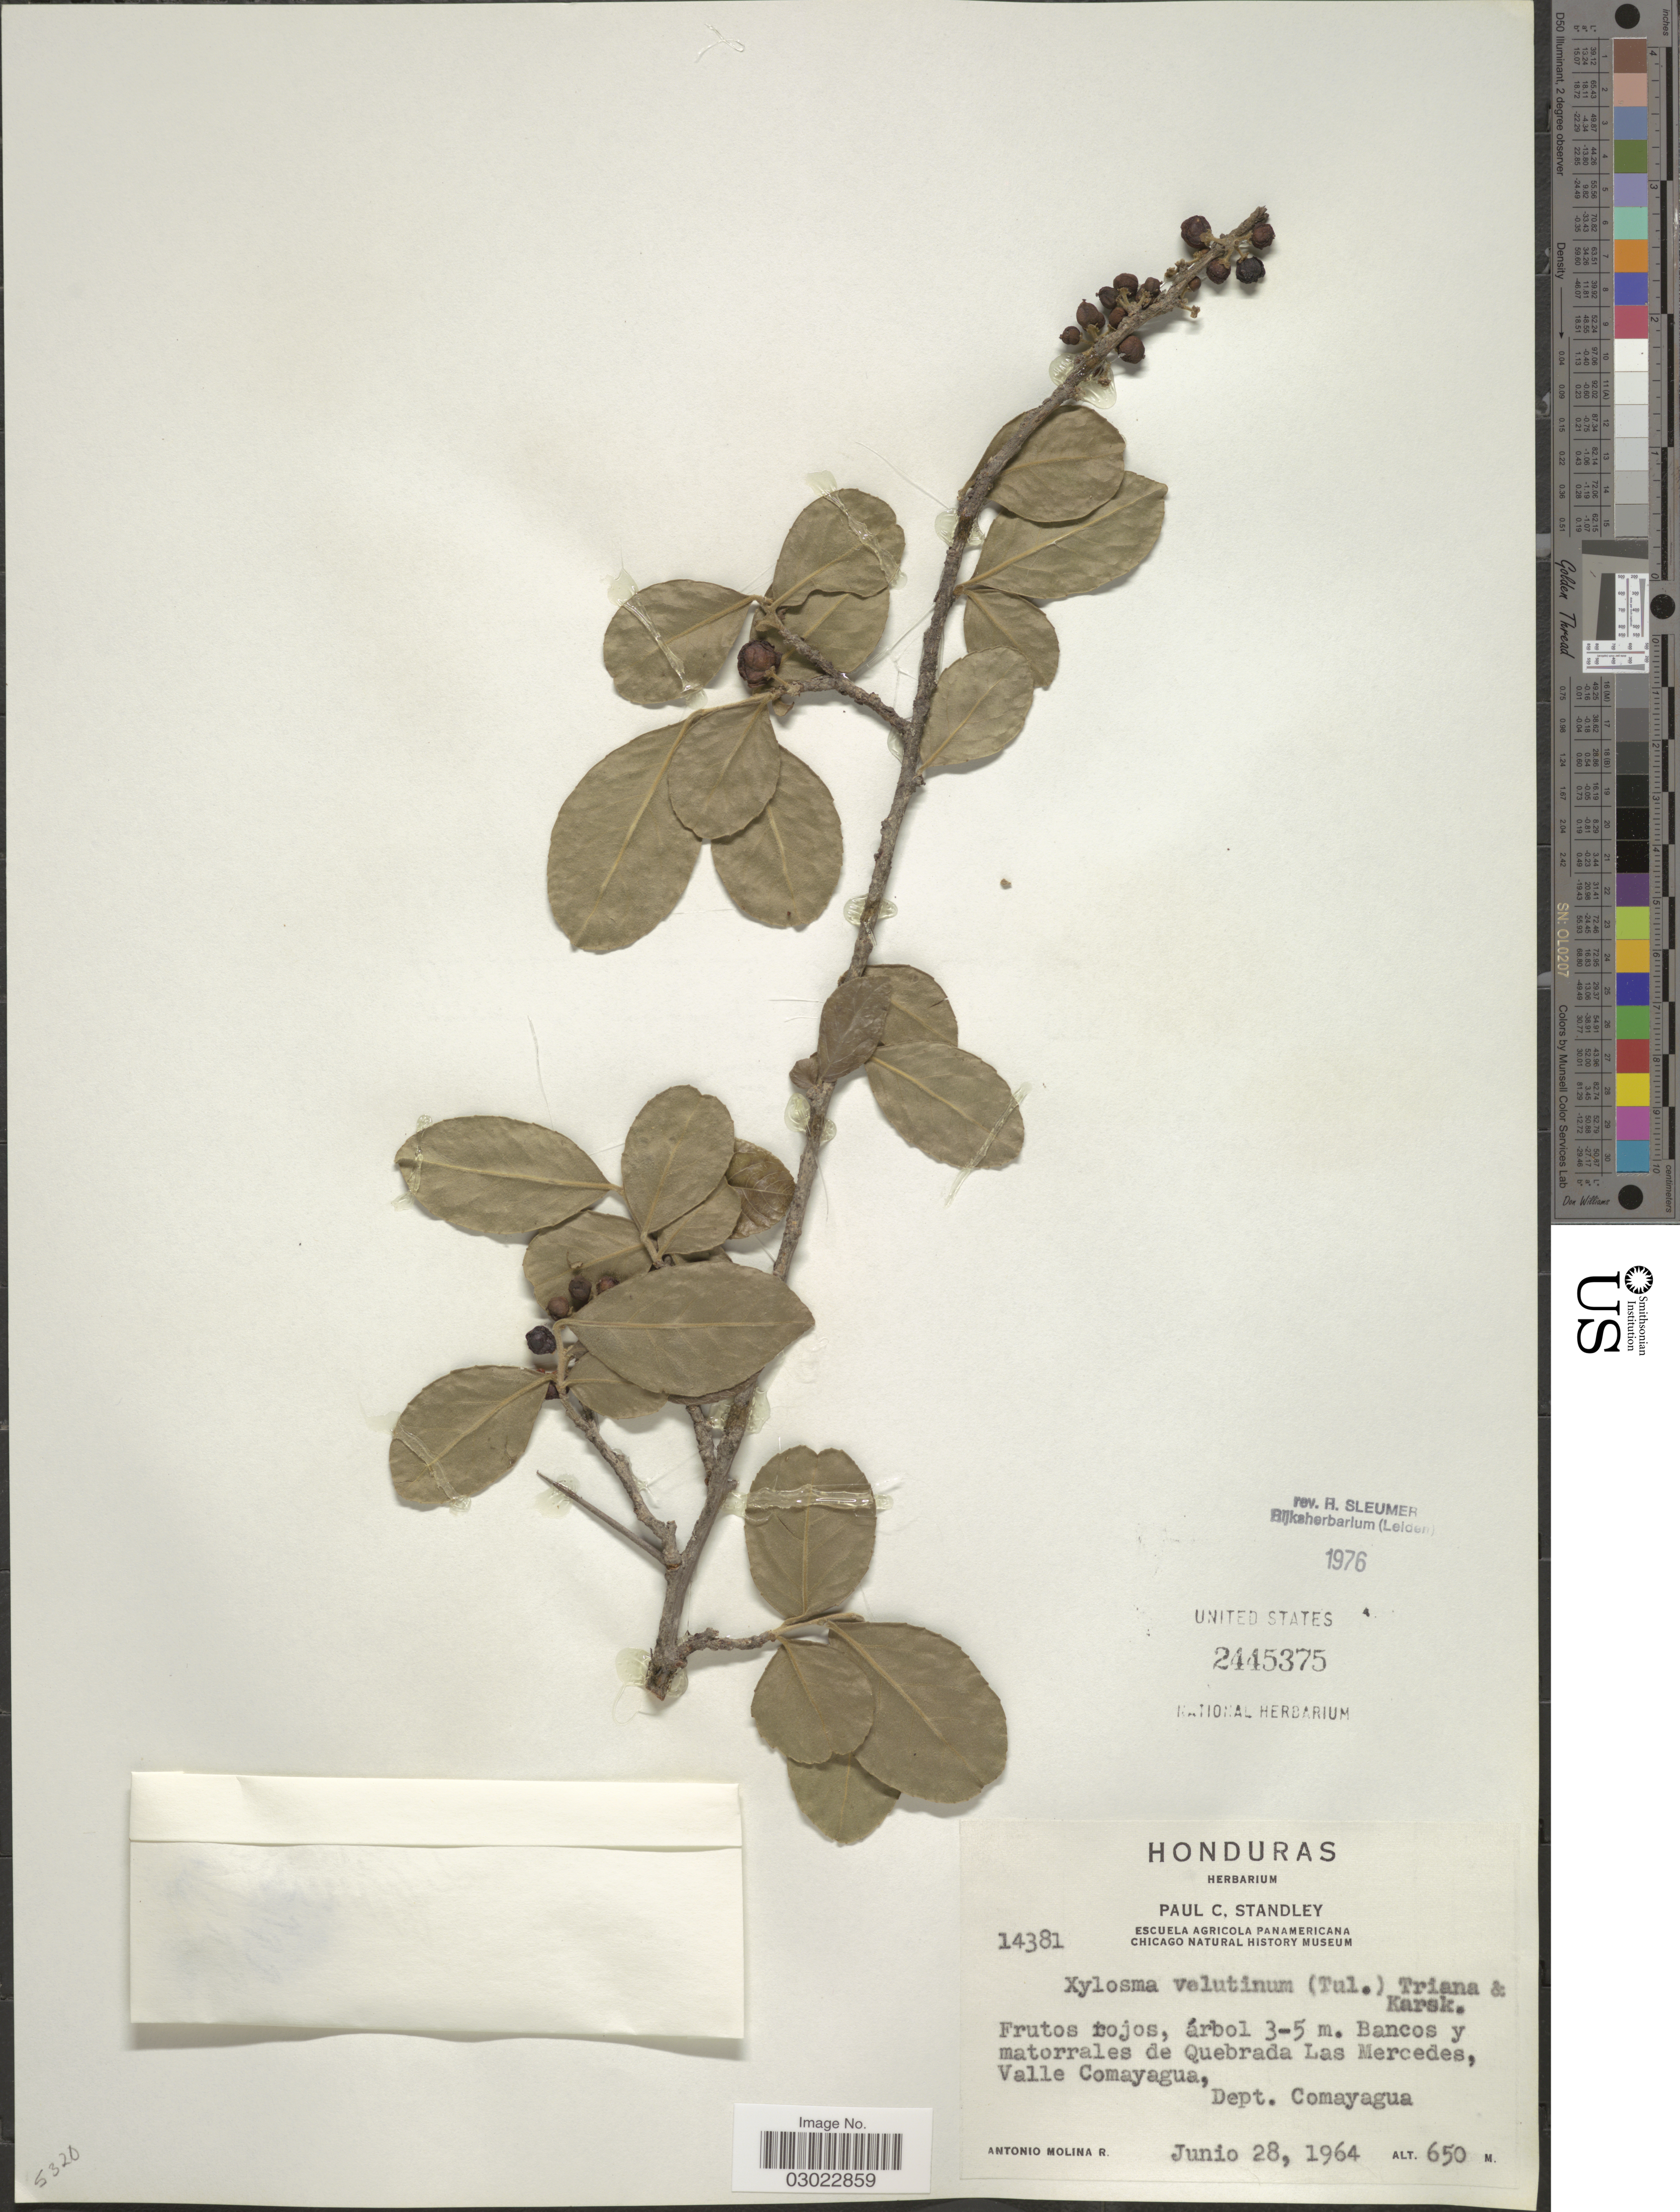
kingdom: Plantae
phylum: Tracheophyta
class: Magnoliopsida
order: Malpighiales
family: Salicaceae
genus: Xylosma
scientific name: Xylosma velutina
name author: (Tul.) Triana & Planch.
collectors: A. Molina R.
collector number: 14381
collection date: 1964-06-28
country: Honduras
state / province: Comayagua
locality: Bancos y matorrales de Quebrada Las Mercedes, Valle Comayagua, Dept. Comayagua.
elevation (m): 650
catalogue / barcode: US 2445375